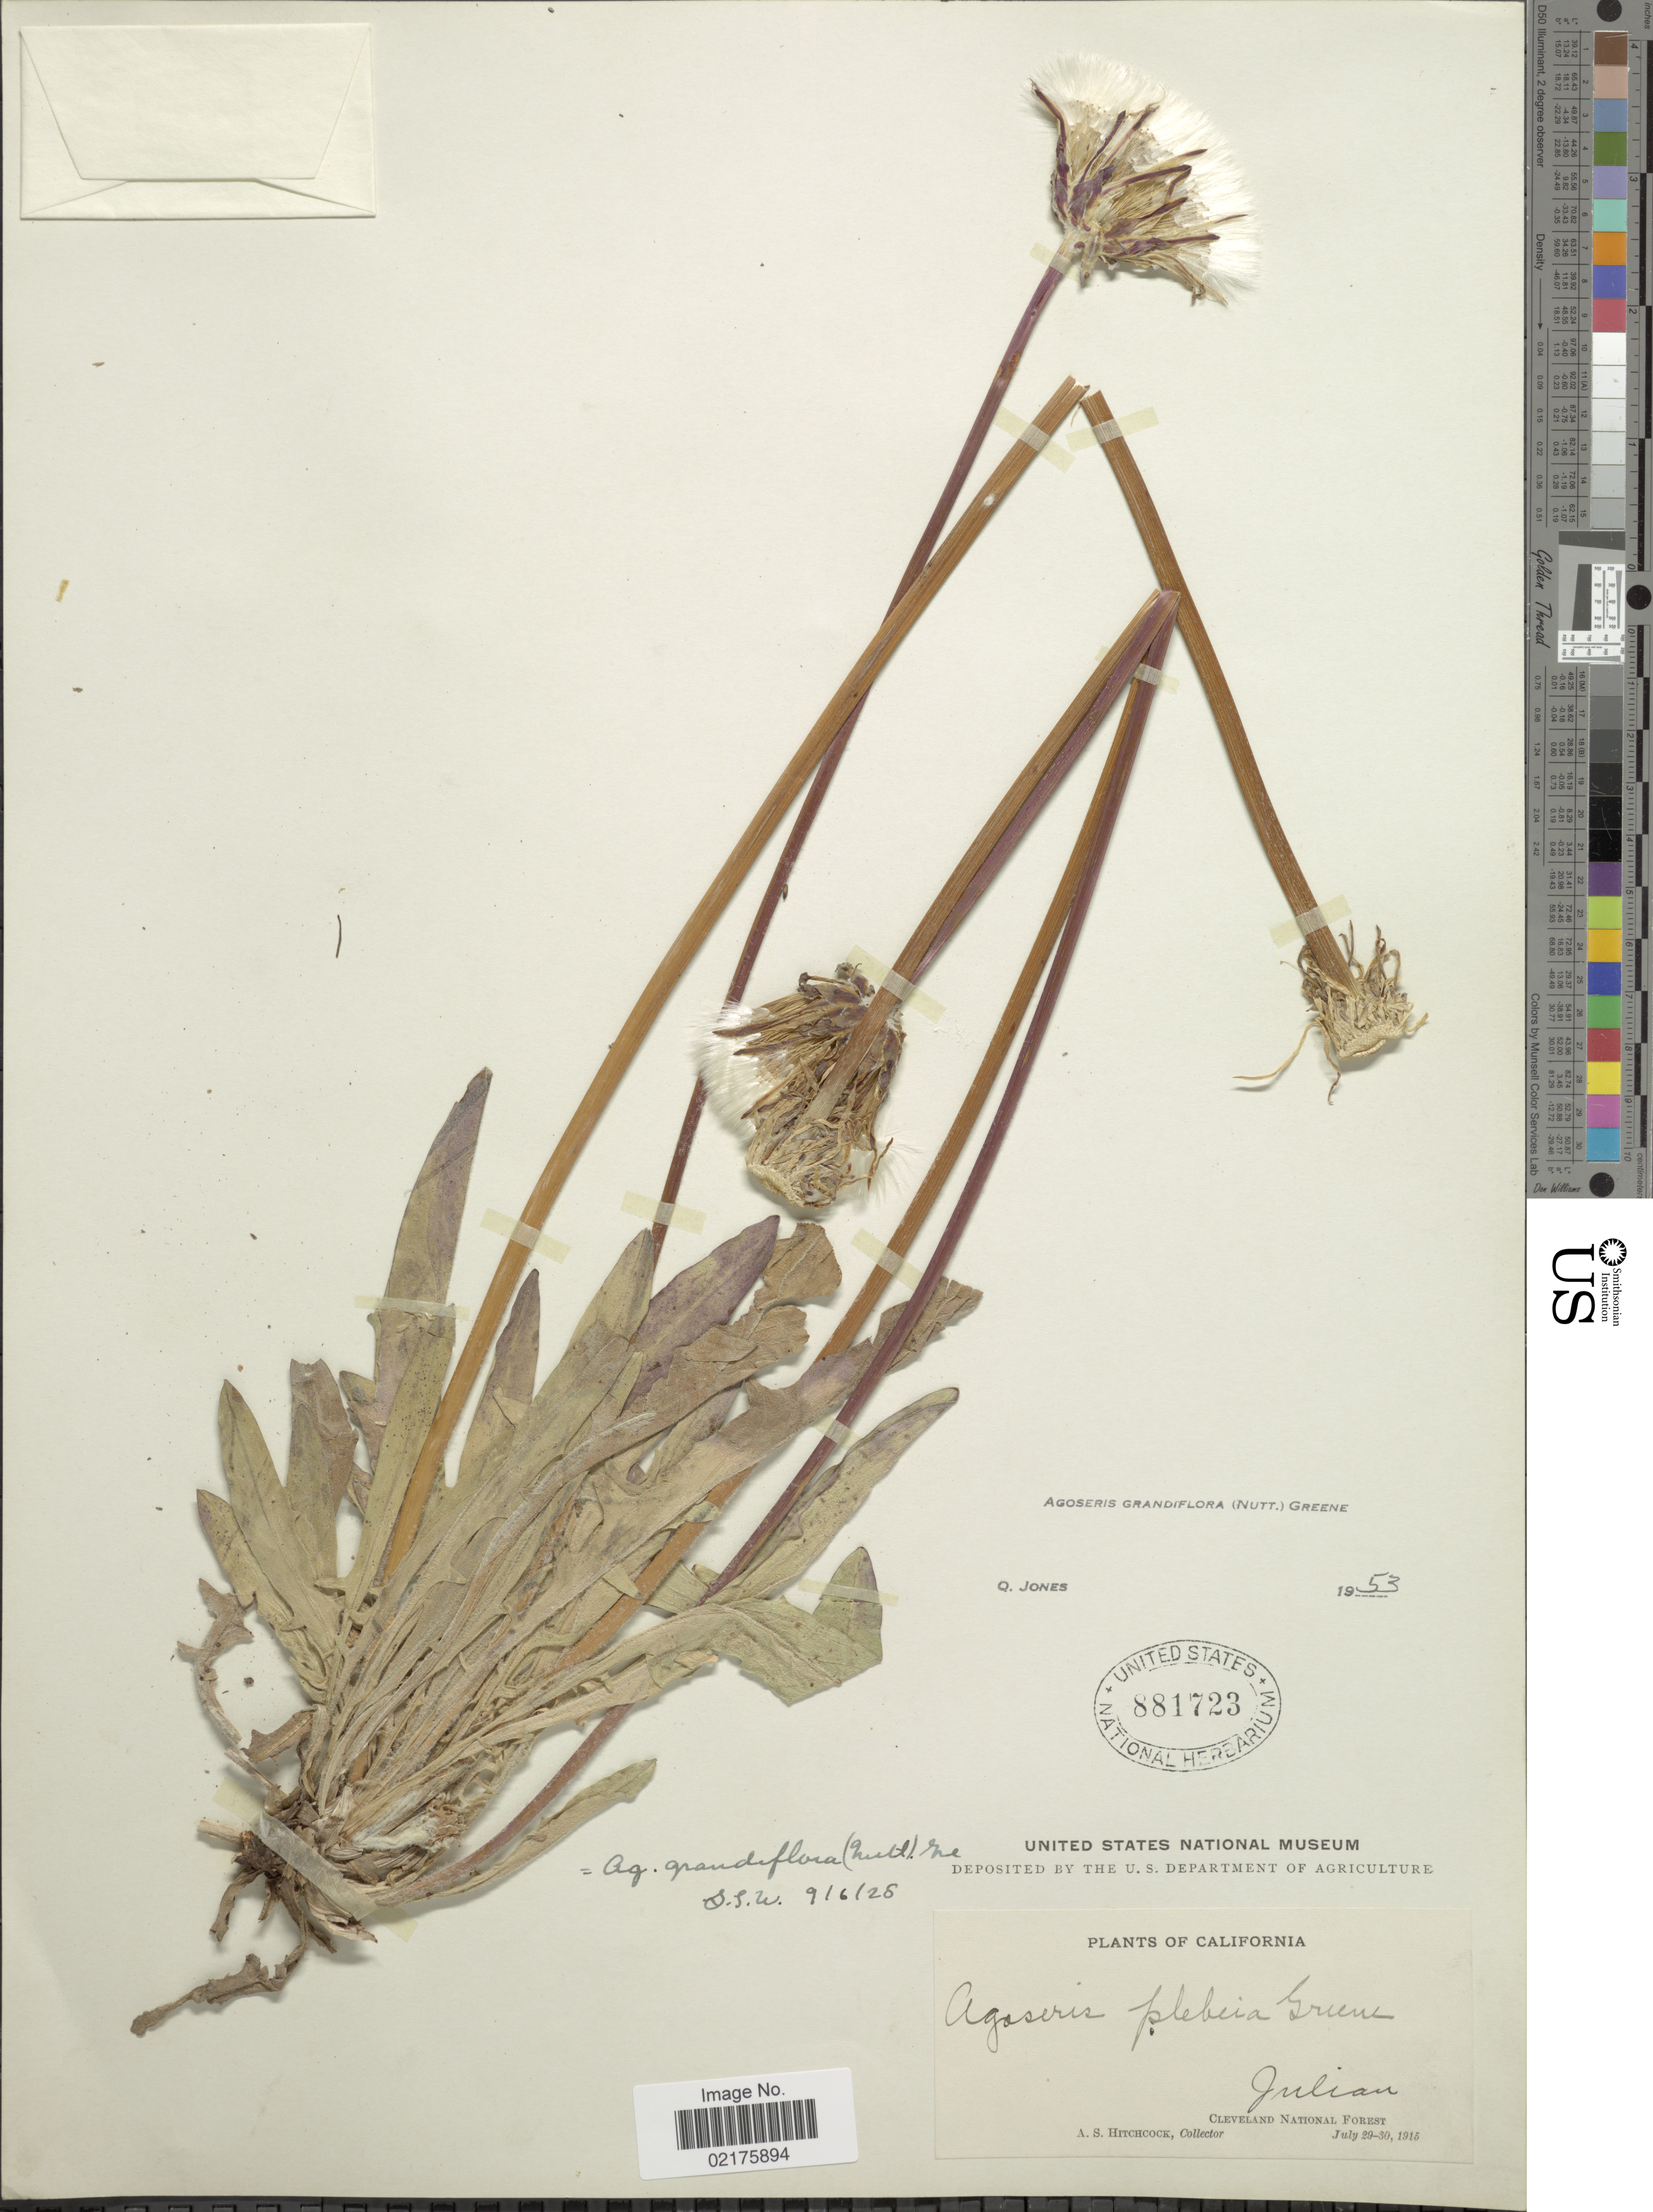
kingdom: Plantae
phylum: Tracheophyta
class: Magnoliopsida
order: Asterales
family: Asteraceae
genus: Agoseris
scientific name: Agoseris grandiflora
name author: (Nutt.) Greene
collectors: A. S. Hitchcock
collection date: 1915-07-29/1915-07-30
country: United States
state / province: California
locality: Julian, Cleveland National Forest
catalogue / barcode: US 881723